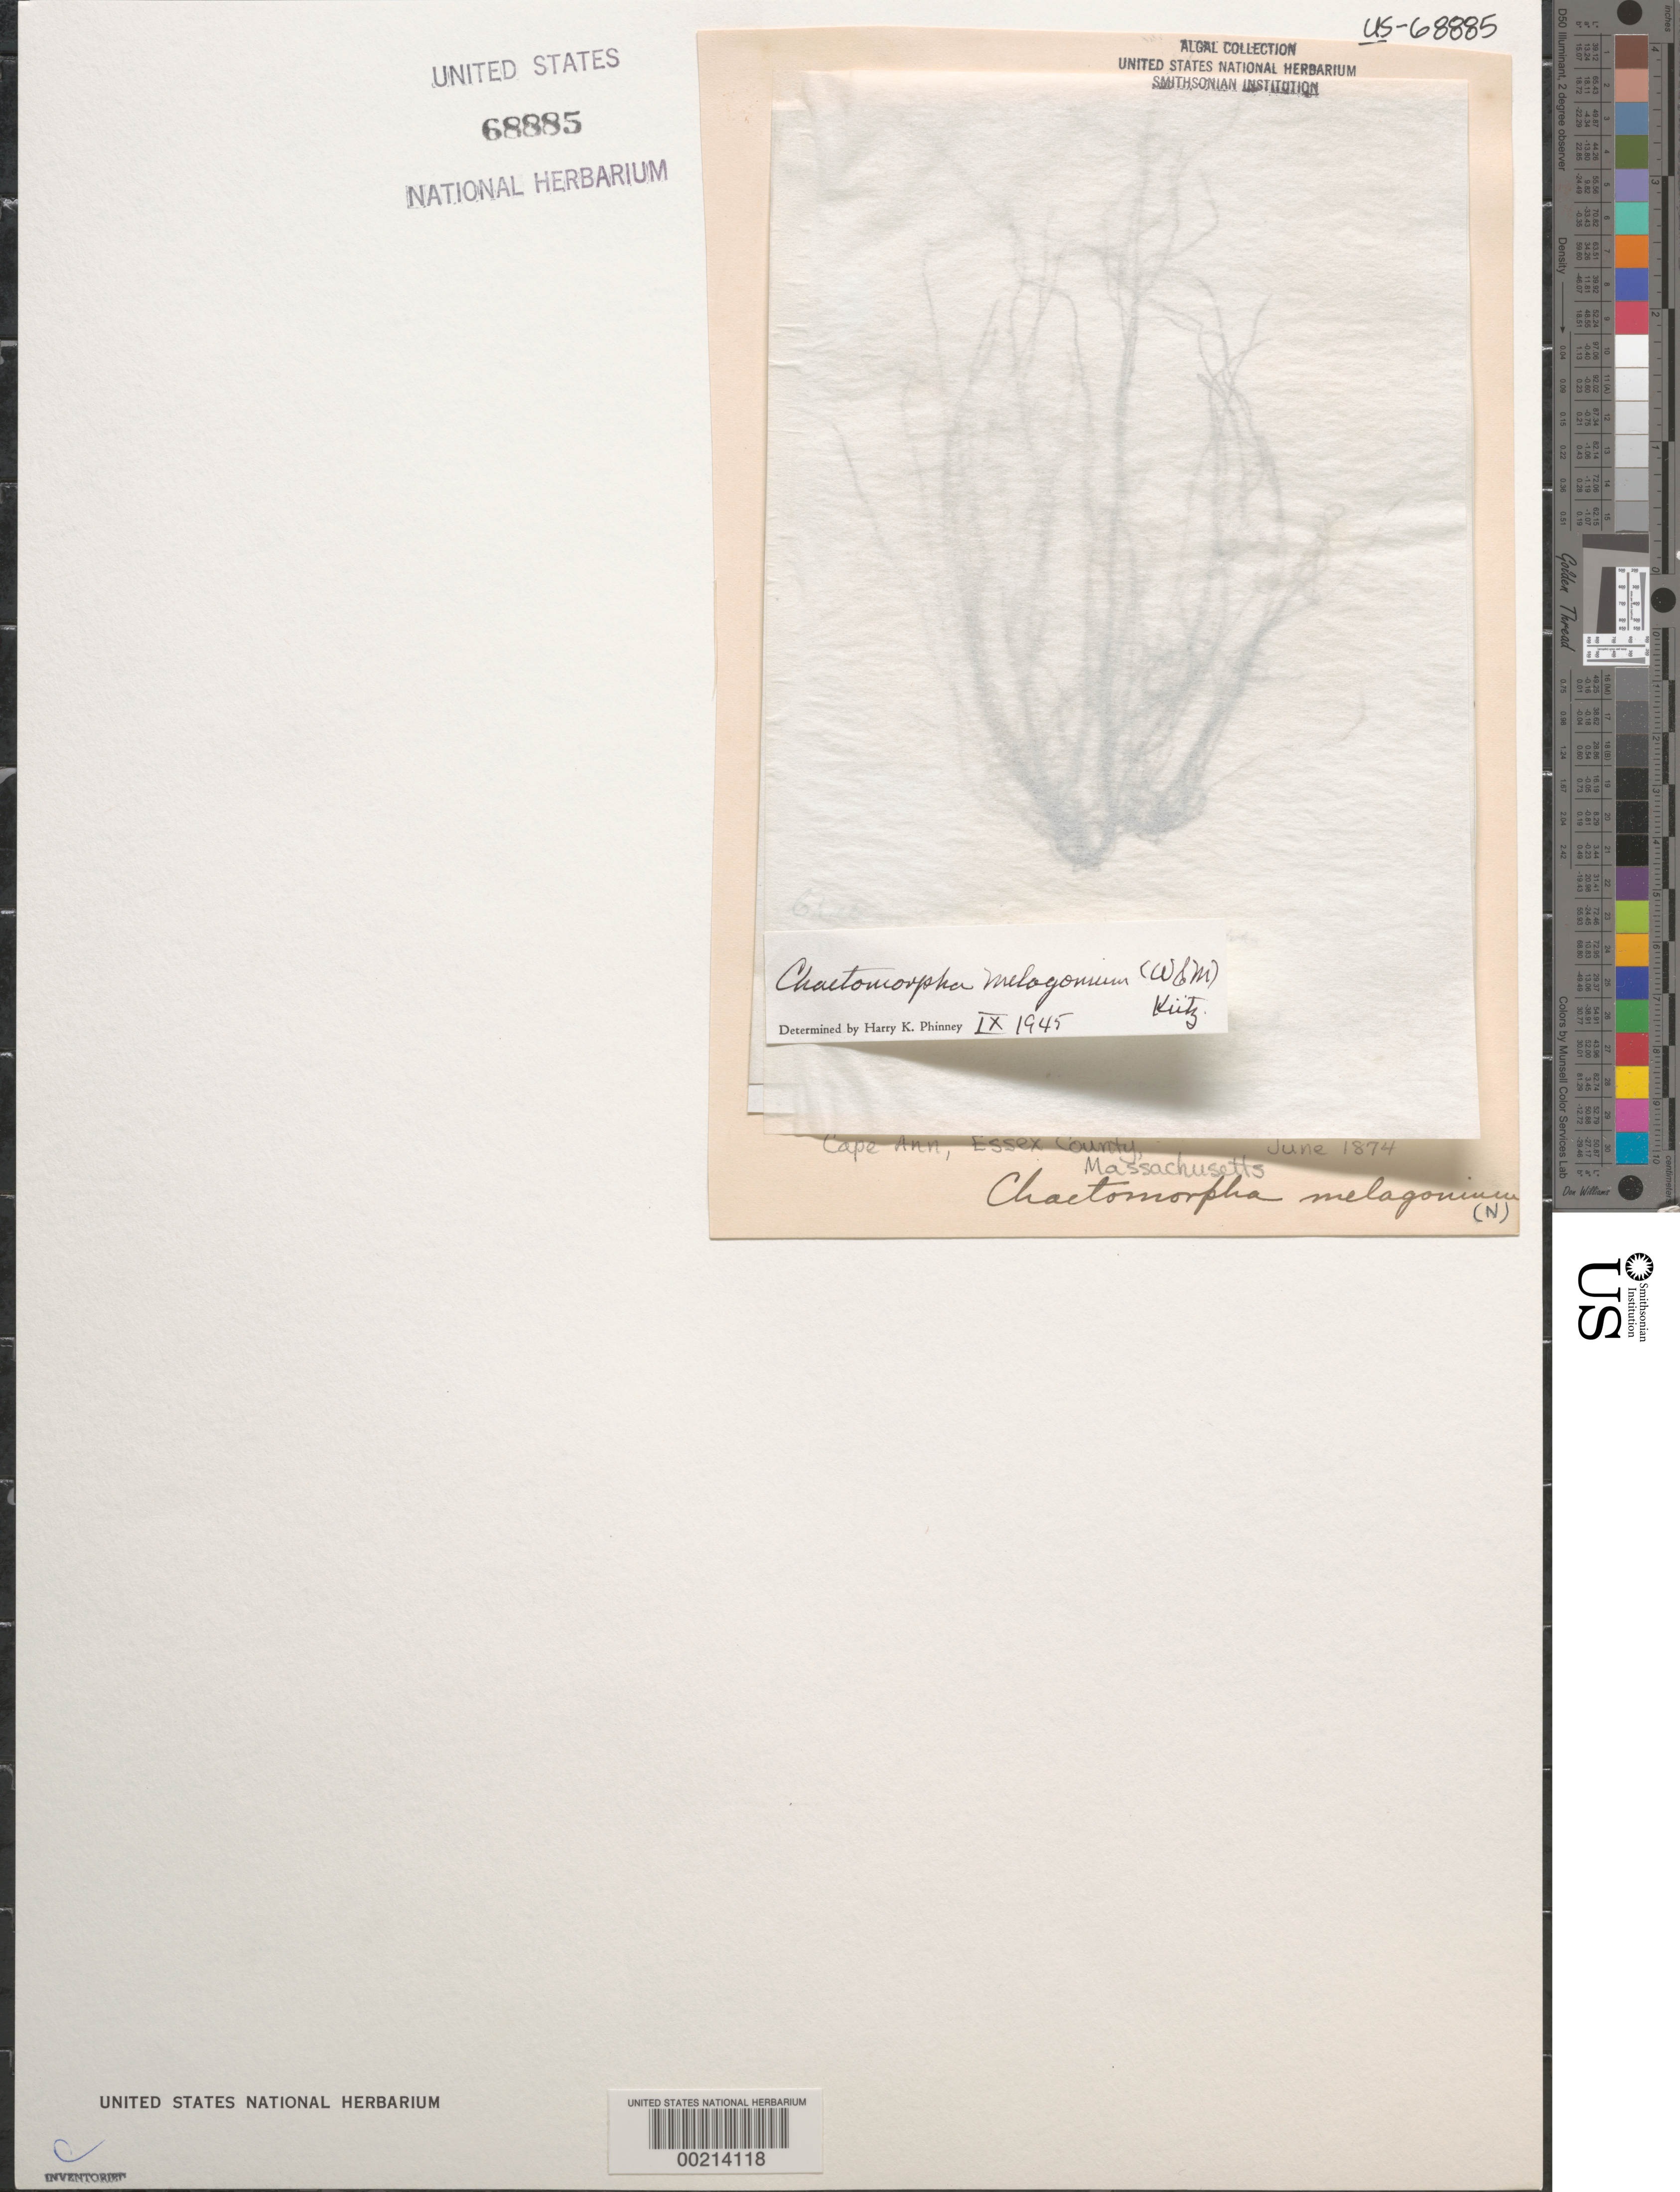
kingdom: Plantae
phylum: Chlorophyta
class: Ulvophyceae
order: Cladophorales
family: Cladophoraceae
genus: Chaetomorpha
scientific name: Chaetomorpha melagonium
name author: (F. Weber & D. Mohr) Kützing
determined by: Phinney, H. K.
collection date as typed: Jun 1874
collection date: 1874-06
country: United States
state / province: Massachusetts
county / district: Essex County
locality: Cape Ann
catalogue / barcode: US 68885